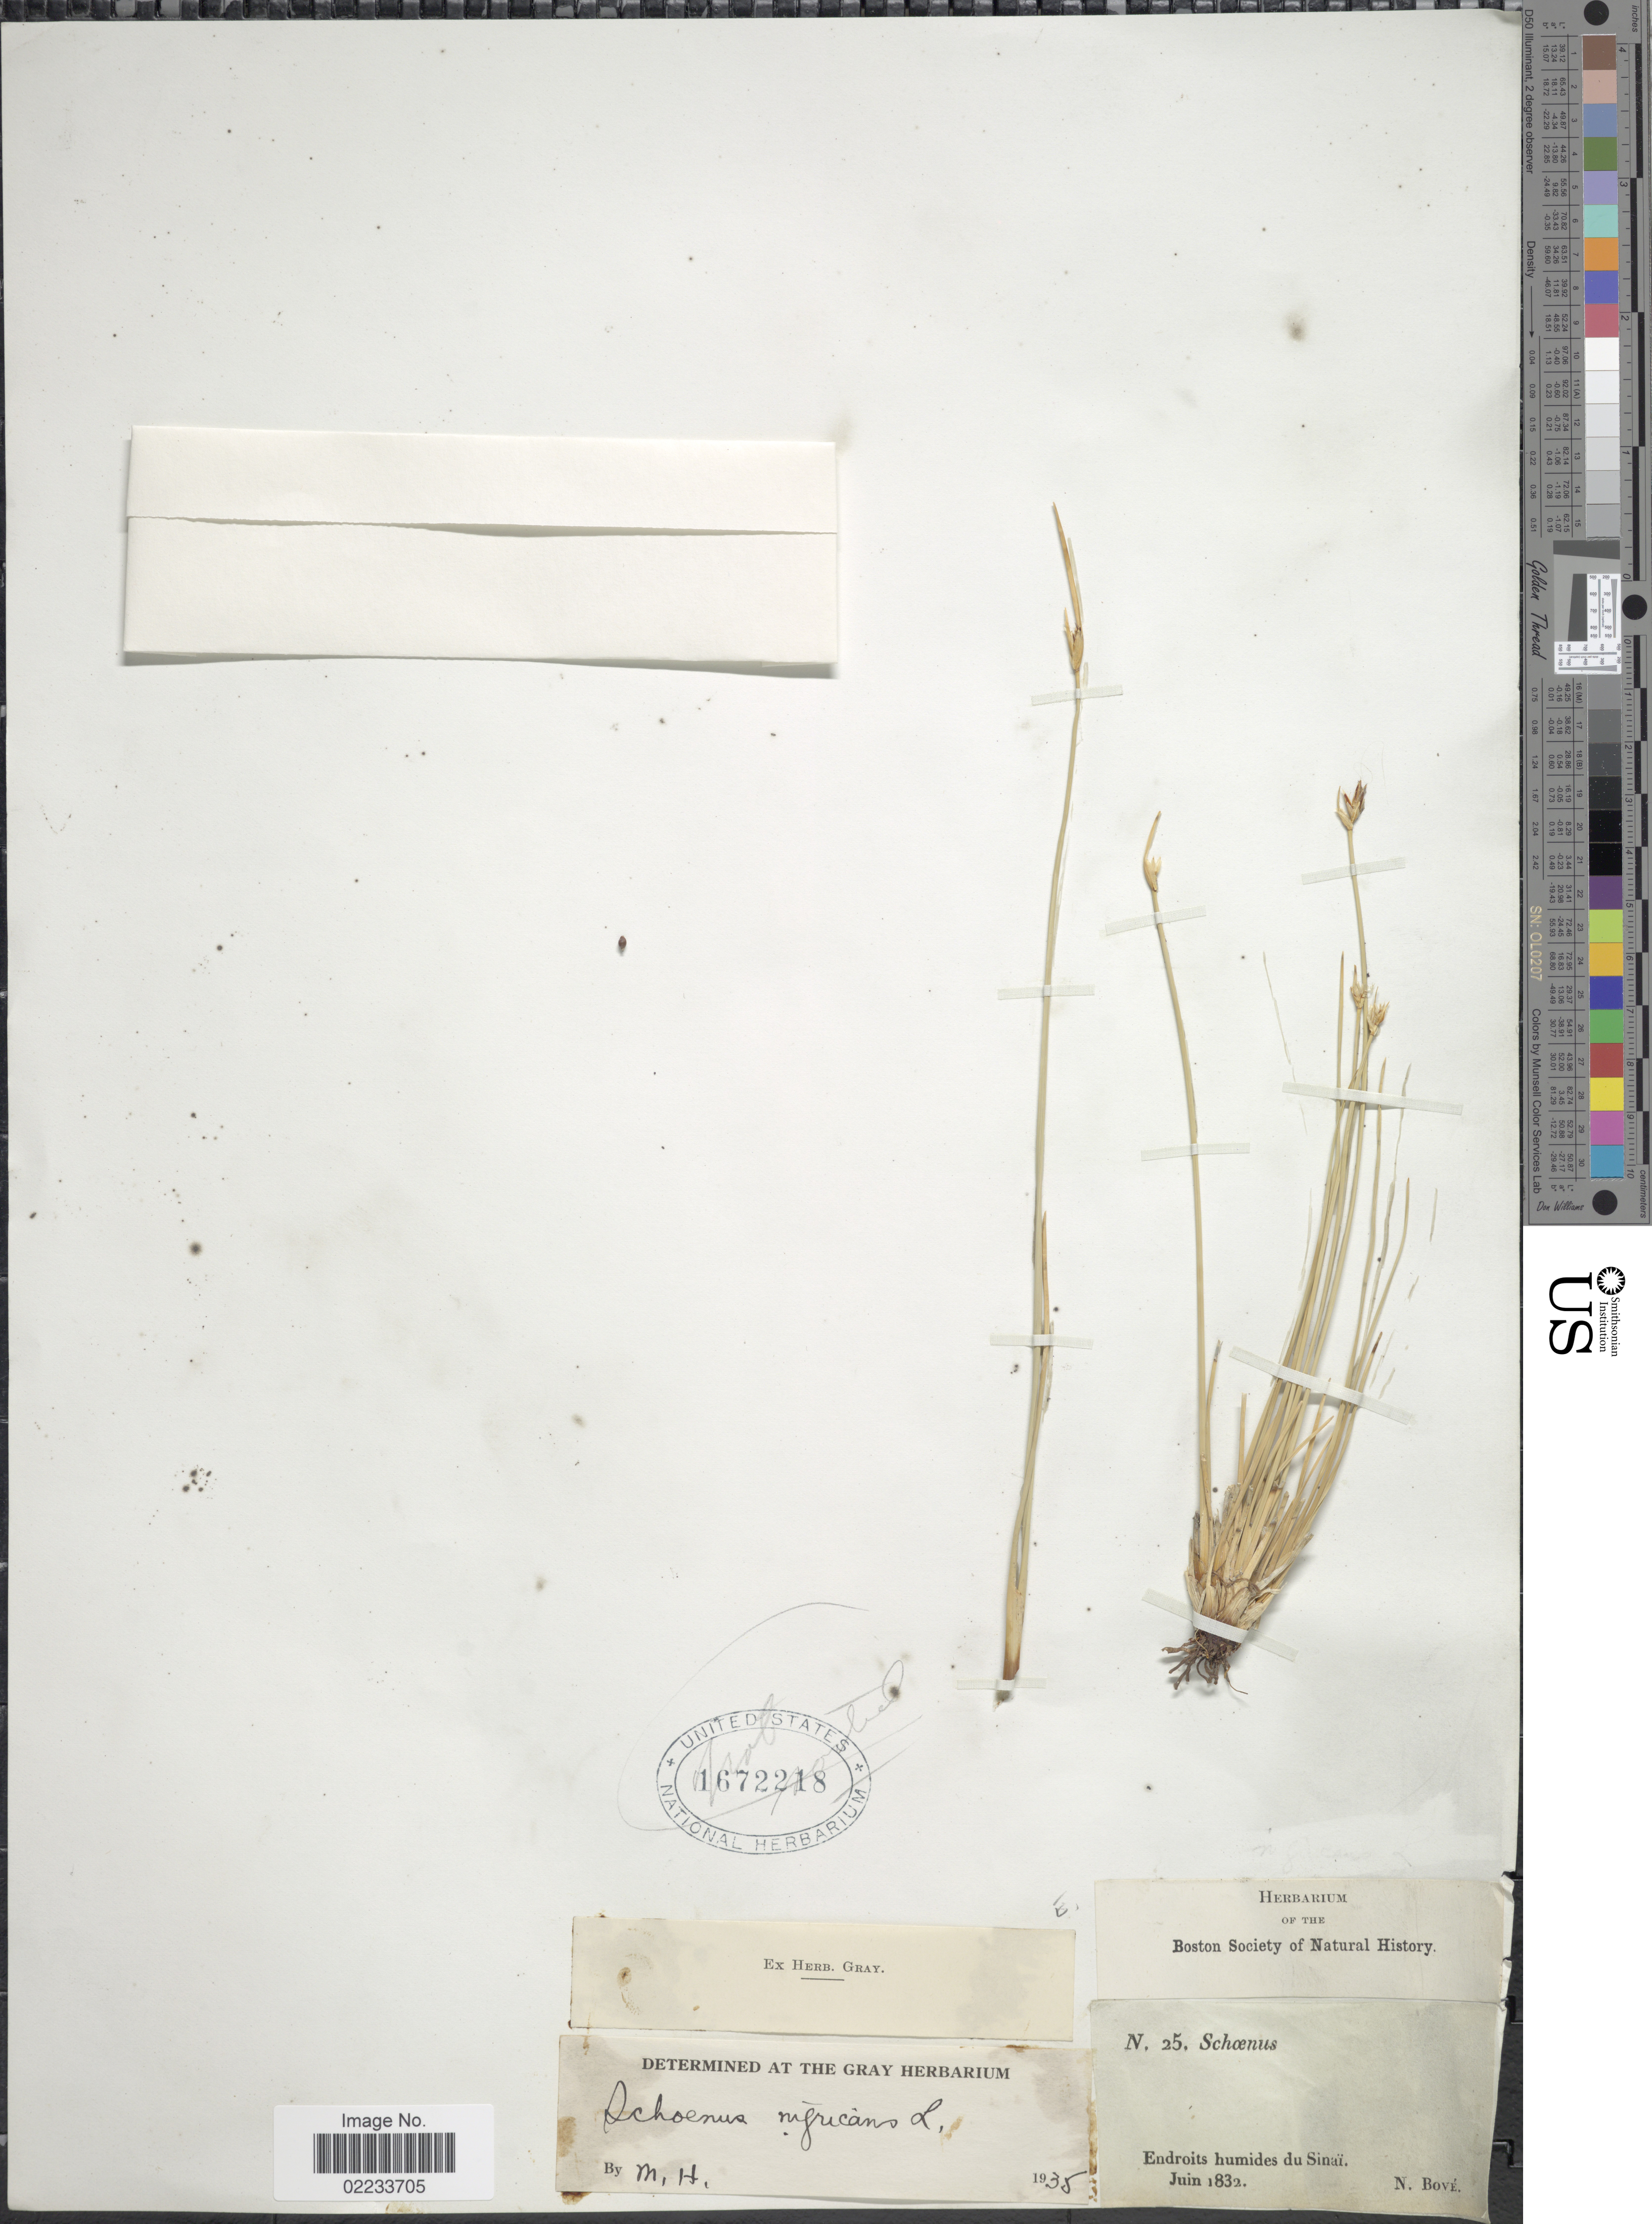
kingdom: Plantae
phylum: Tracheophyta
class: Liliopsida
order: Poales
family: Cyperaceae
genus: Schoenus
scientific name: Schoenus nigricans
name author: L.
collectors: N. Bové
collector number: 25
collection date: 1832-06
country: Egypt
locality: Endroits humides du Sinaï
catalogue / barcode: US 1672218